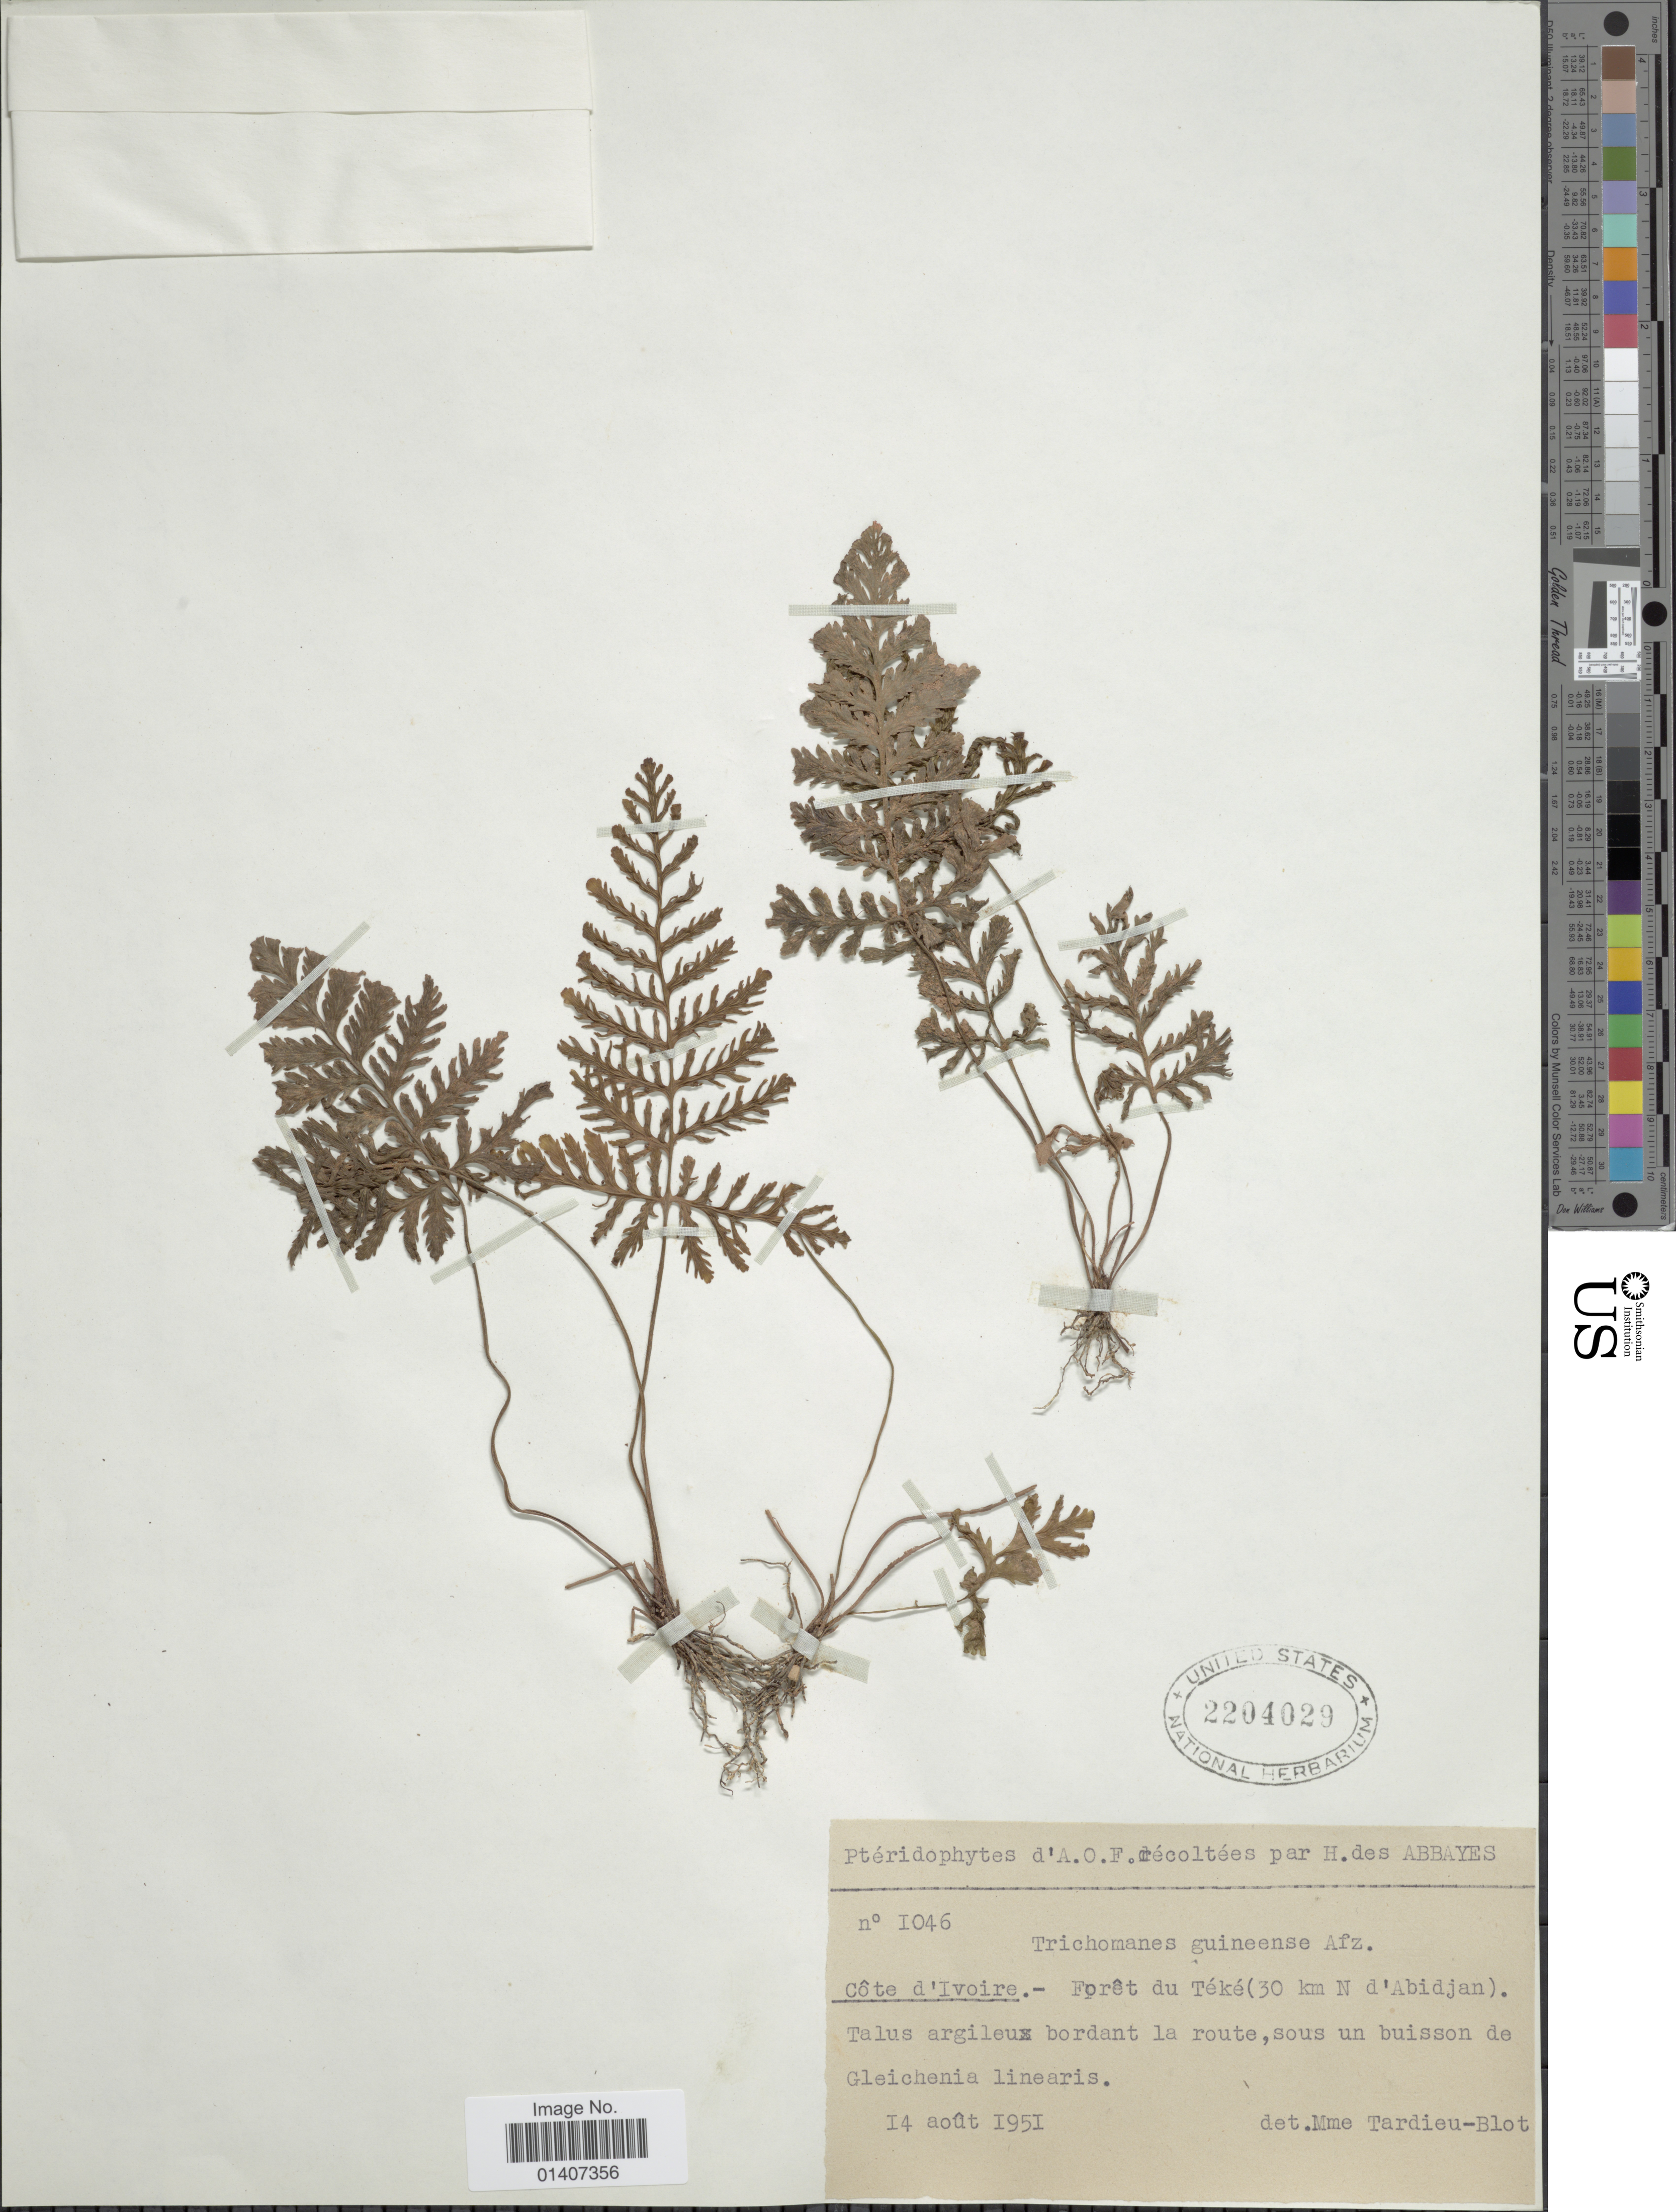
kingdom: Plantae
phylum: Tracheophyta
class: Polypodiopsida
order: Hymenophyllales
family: Hymenophyllaceae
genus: Abrodictyum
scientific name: Abrodictyum guineense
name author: (Afzel. ex Sw.) J.P. Roux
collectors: H. R. Abbayes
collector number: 1046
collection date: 1951-08-14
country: Ivory Coast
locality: Cote d'Ivoire-Foret du Téké(30km N d'Abidjan)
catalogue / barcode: US 2204029